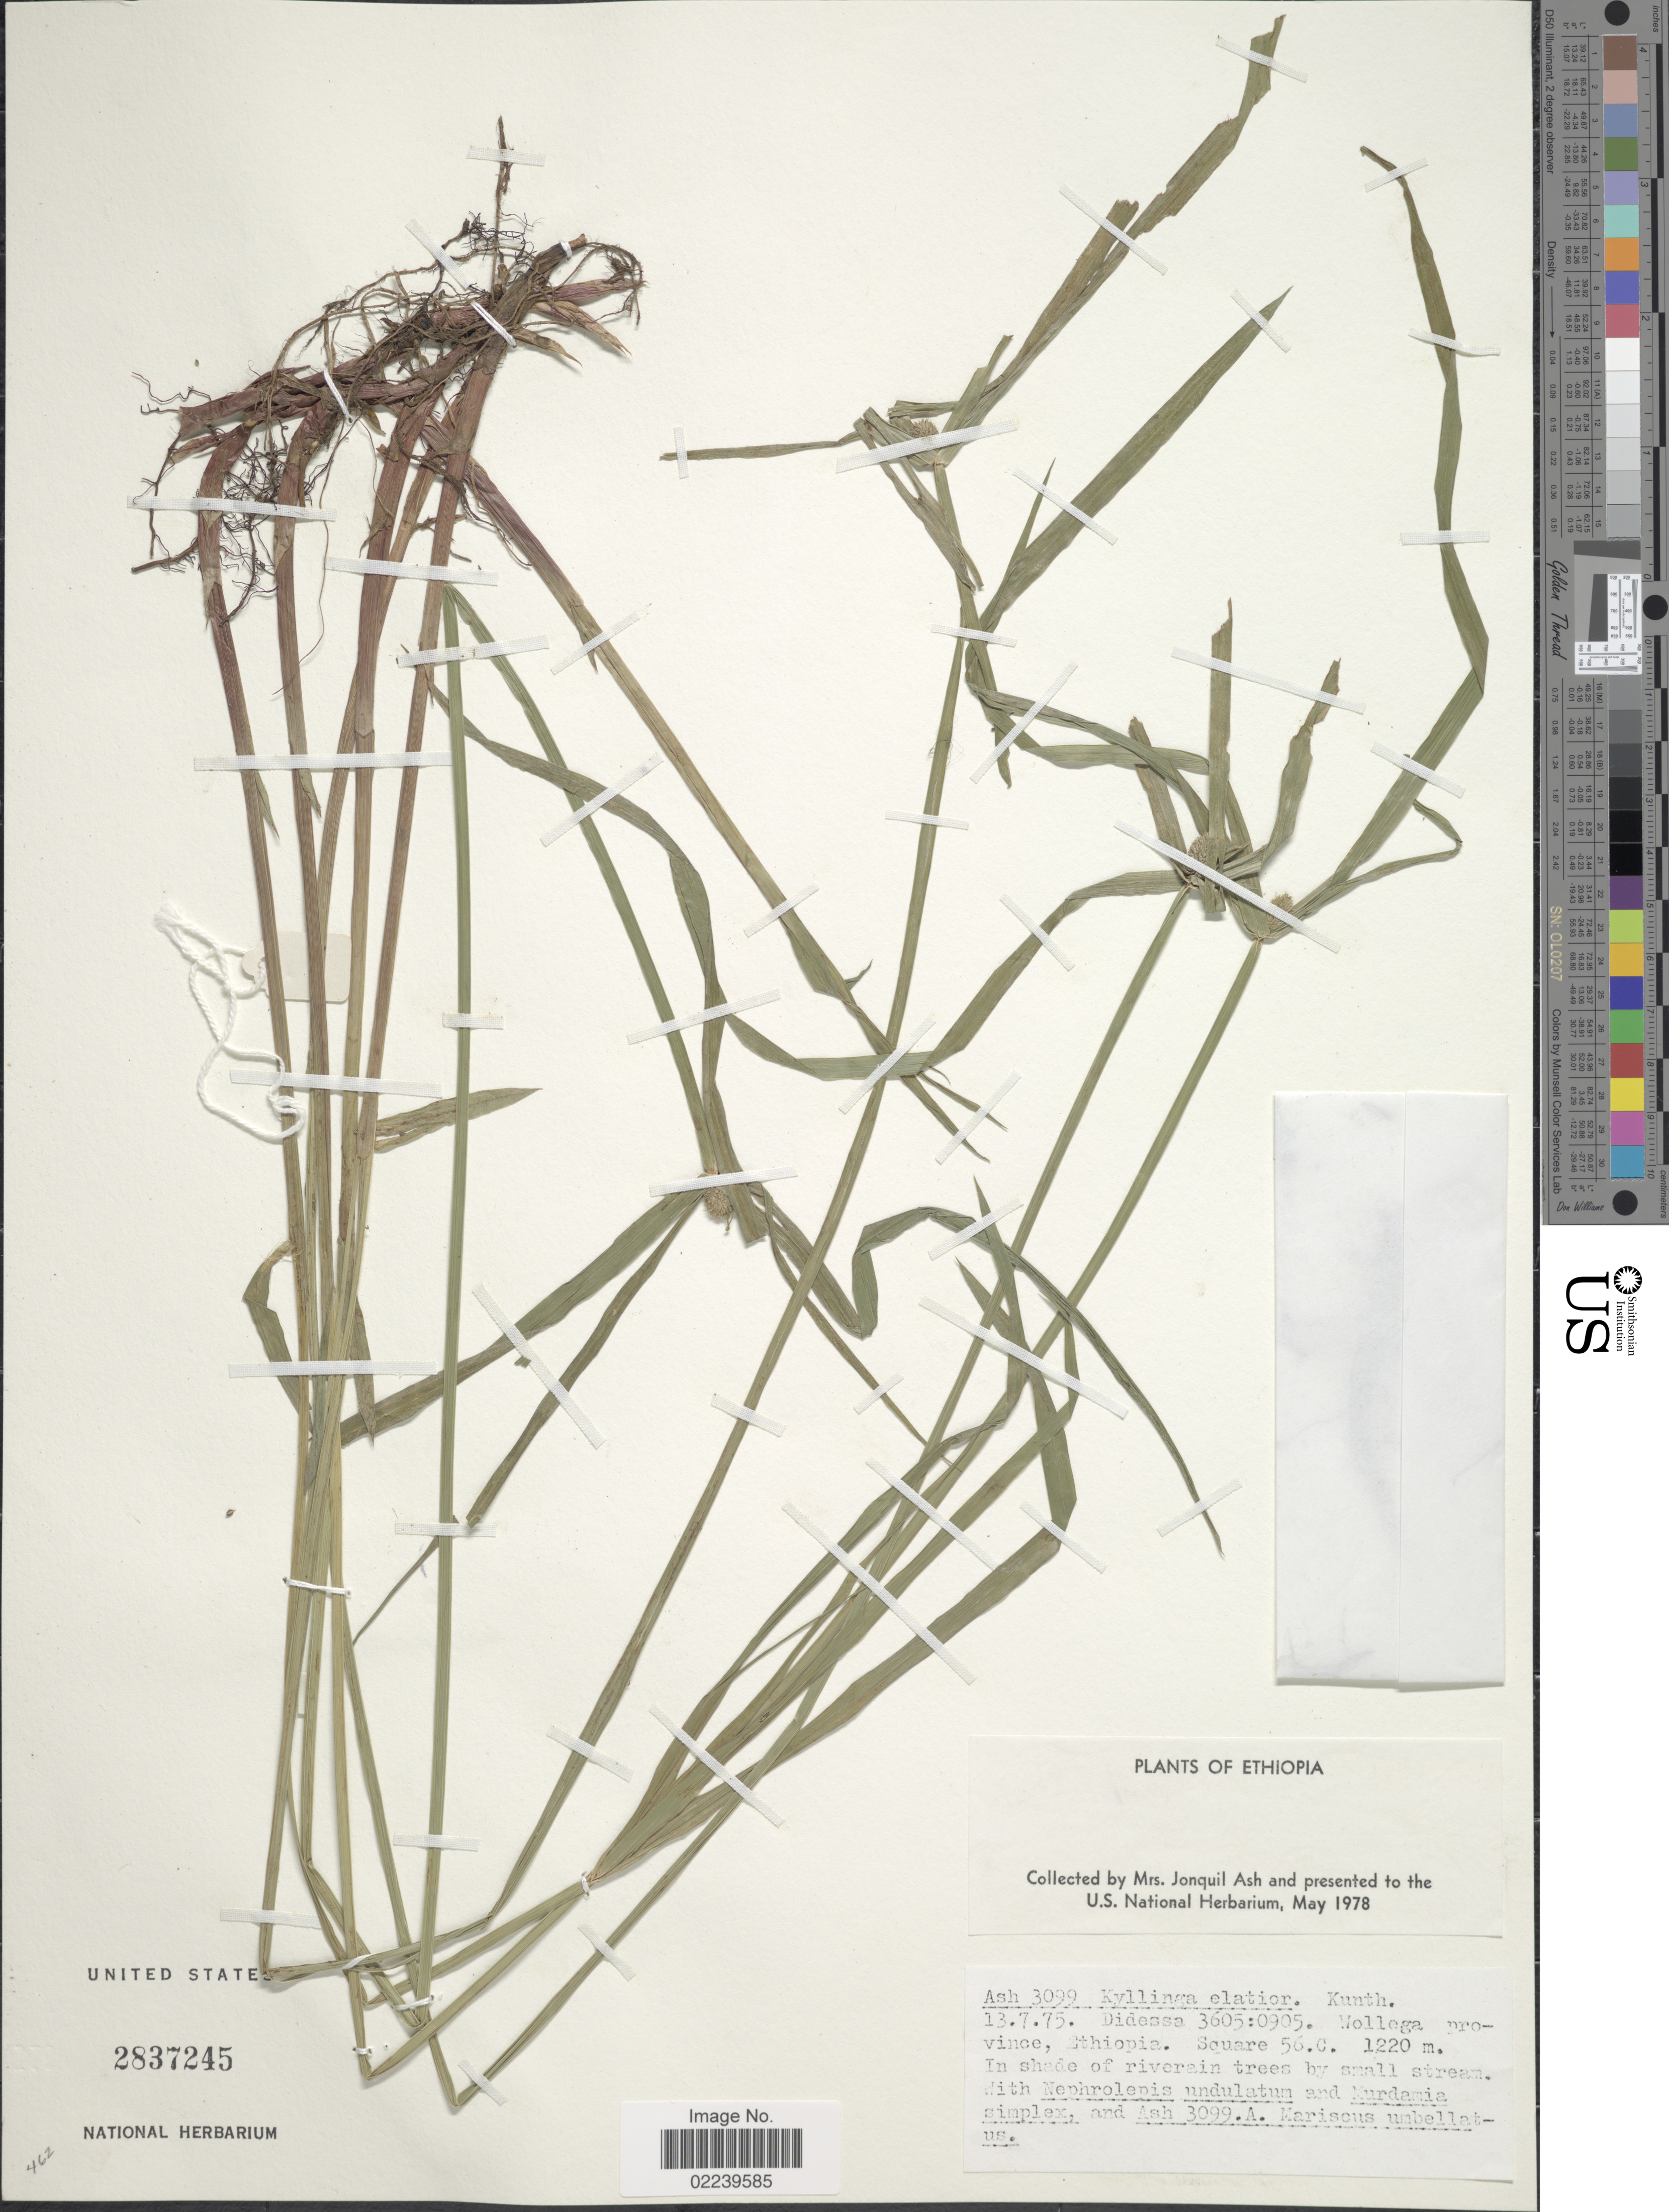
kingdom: Plantae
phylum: Tracheophyta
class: Liliopsida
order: Poales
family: Cyperaceae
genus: Cyperus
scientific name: Cyperus ruwenzoriensis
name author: (C.B. Clarke) Huygh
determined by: Strong, M. T., (US), Smithsonian Institution - National Museum of Natural History (UNITED STATES)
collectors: J. Ash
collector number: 3099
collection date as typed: Transcribed d/m/y: 13/7/75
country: Ethiopia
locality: Mollega province. Square 56.C. Didessa 3605:0905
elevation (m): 1220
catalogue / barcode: US 2837245